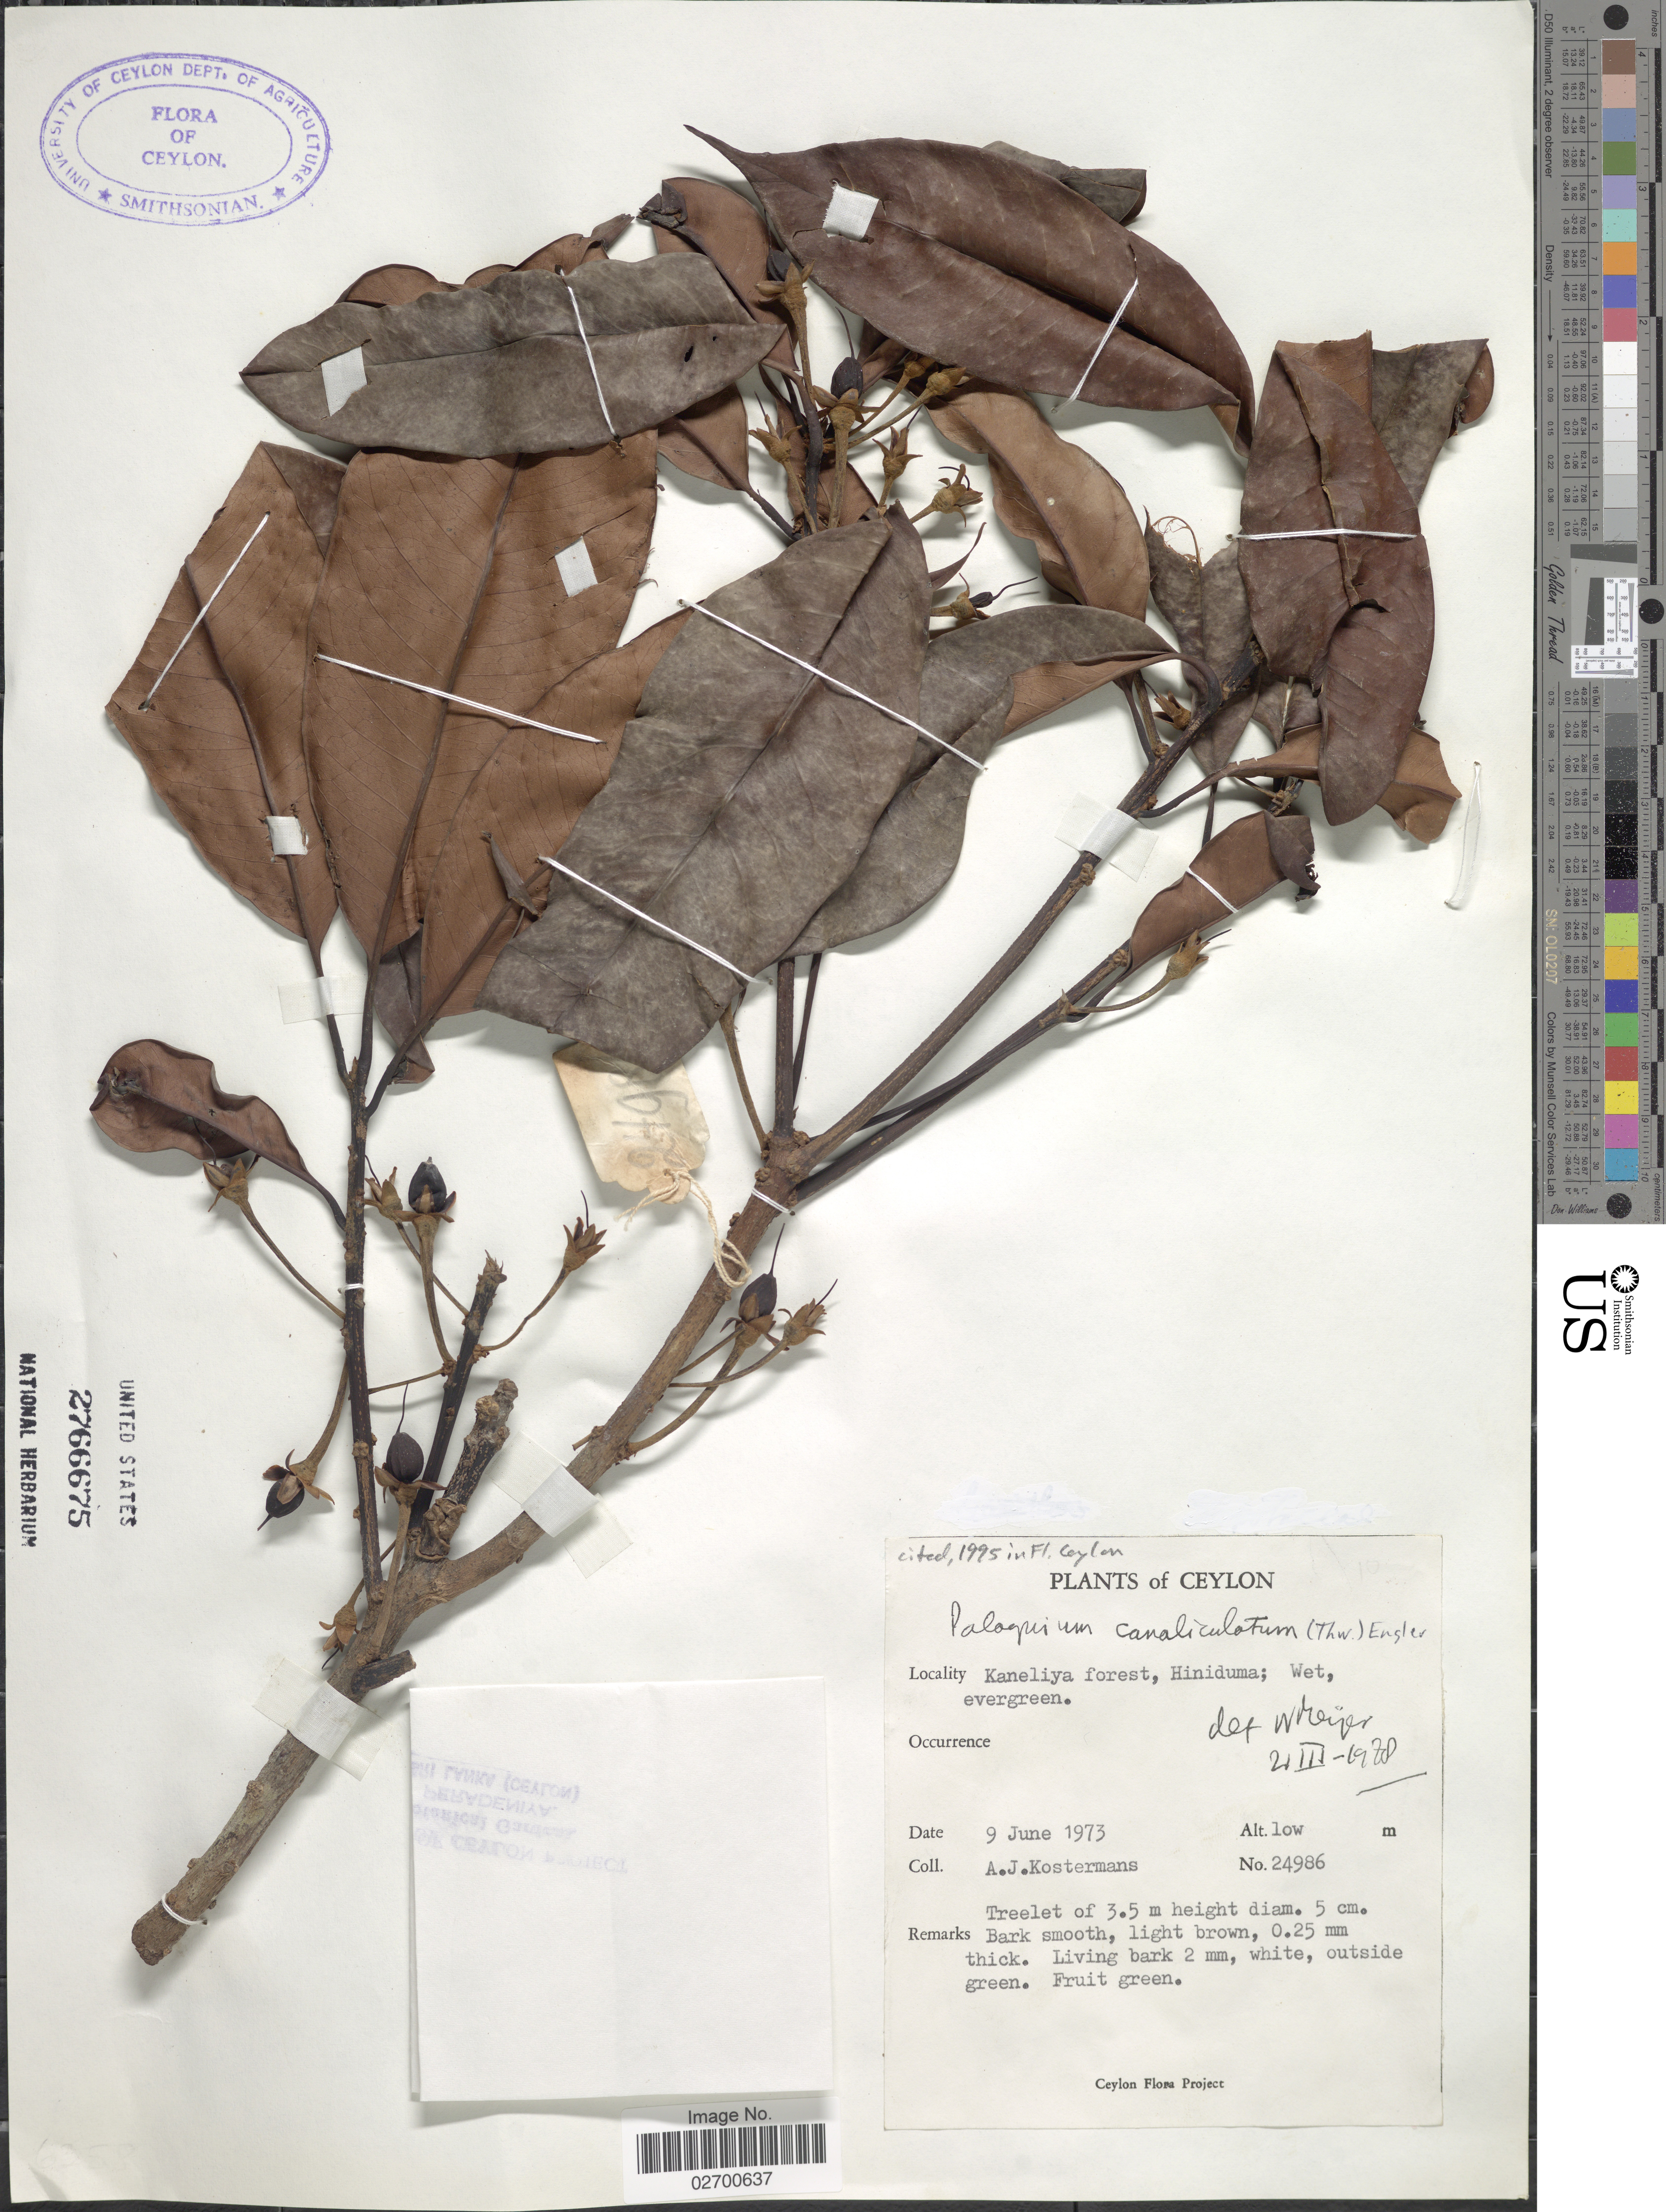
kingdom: Plantae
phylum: Tracheophyta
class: Magnoliopsida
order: Ericales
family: Sapotaceae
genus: Palaquium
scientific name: Palaquium canaliculatum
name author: (Thwaites) Engl.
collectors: A. J. G. Kostermans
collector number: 24986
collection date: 1973-06-09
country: Sri Lanka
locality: Ceylon, Kaneliya forest, Hiniduma; Wet, evergreen.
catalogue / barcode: US 2766675